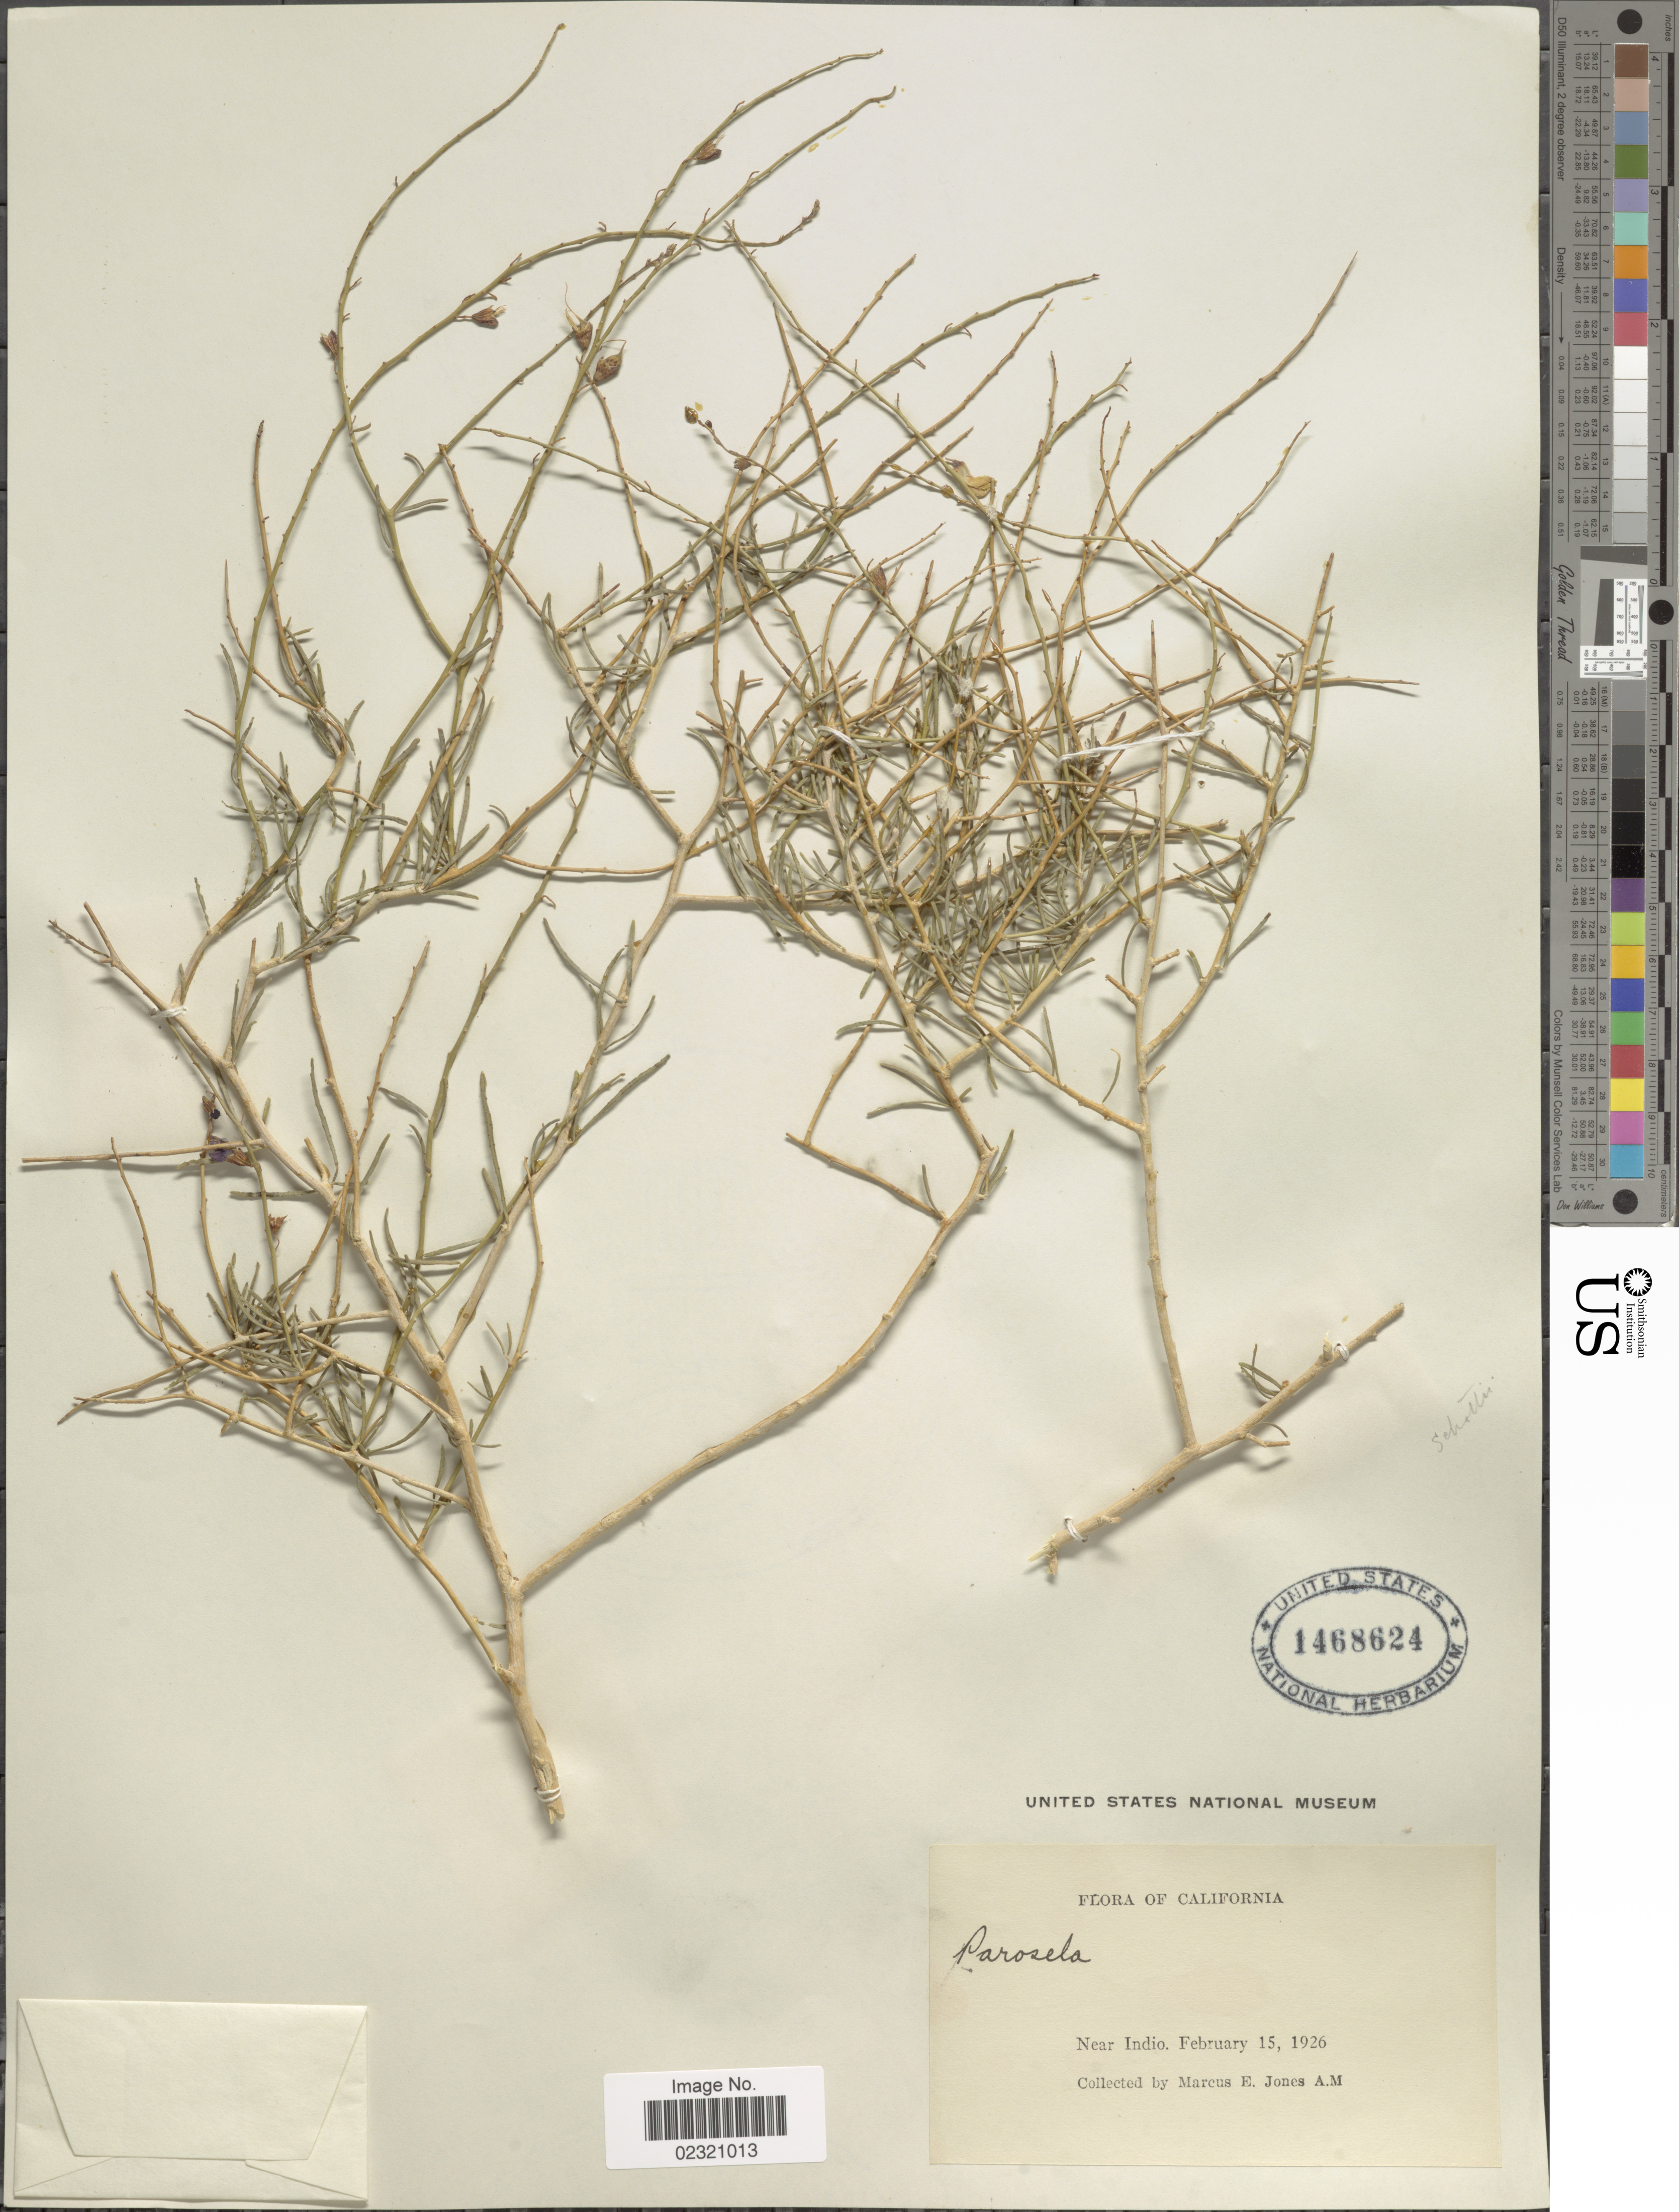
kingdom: Plantae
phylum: Tracheophyta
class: Magnoliopsida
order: Fabales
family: Fabaceae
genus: Psorothamnus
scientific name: Psorothamnus schottii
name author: (Torr.) Barneby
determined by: Strong, M. T., (US), Smithsonian Institution - National Museum of Natural History (UNITED STATES)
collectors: M. E. Jones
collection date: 1926-02-15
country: United States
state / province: California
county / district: Riverside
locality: Near Indio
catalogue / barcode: US 1468624